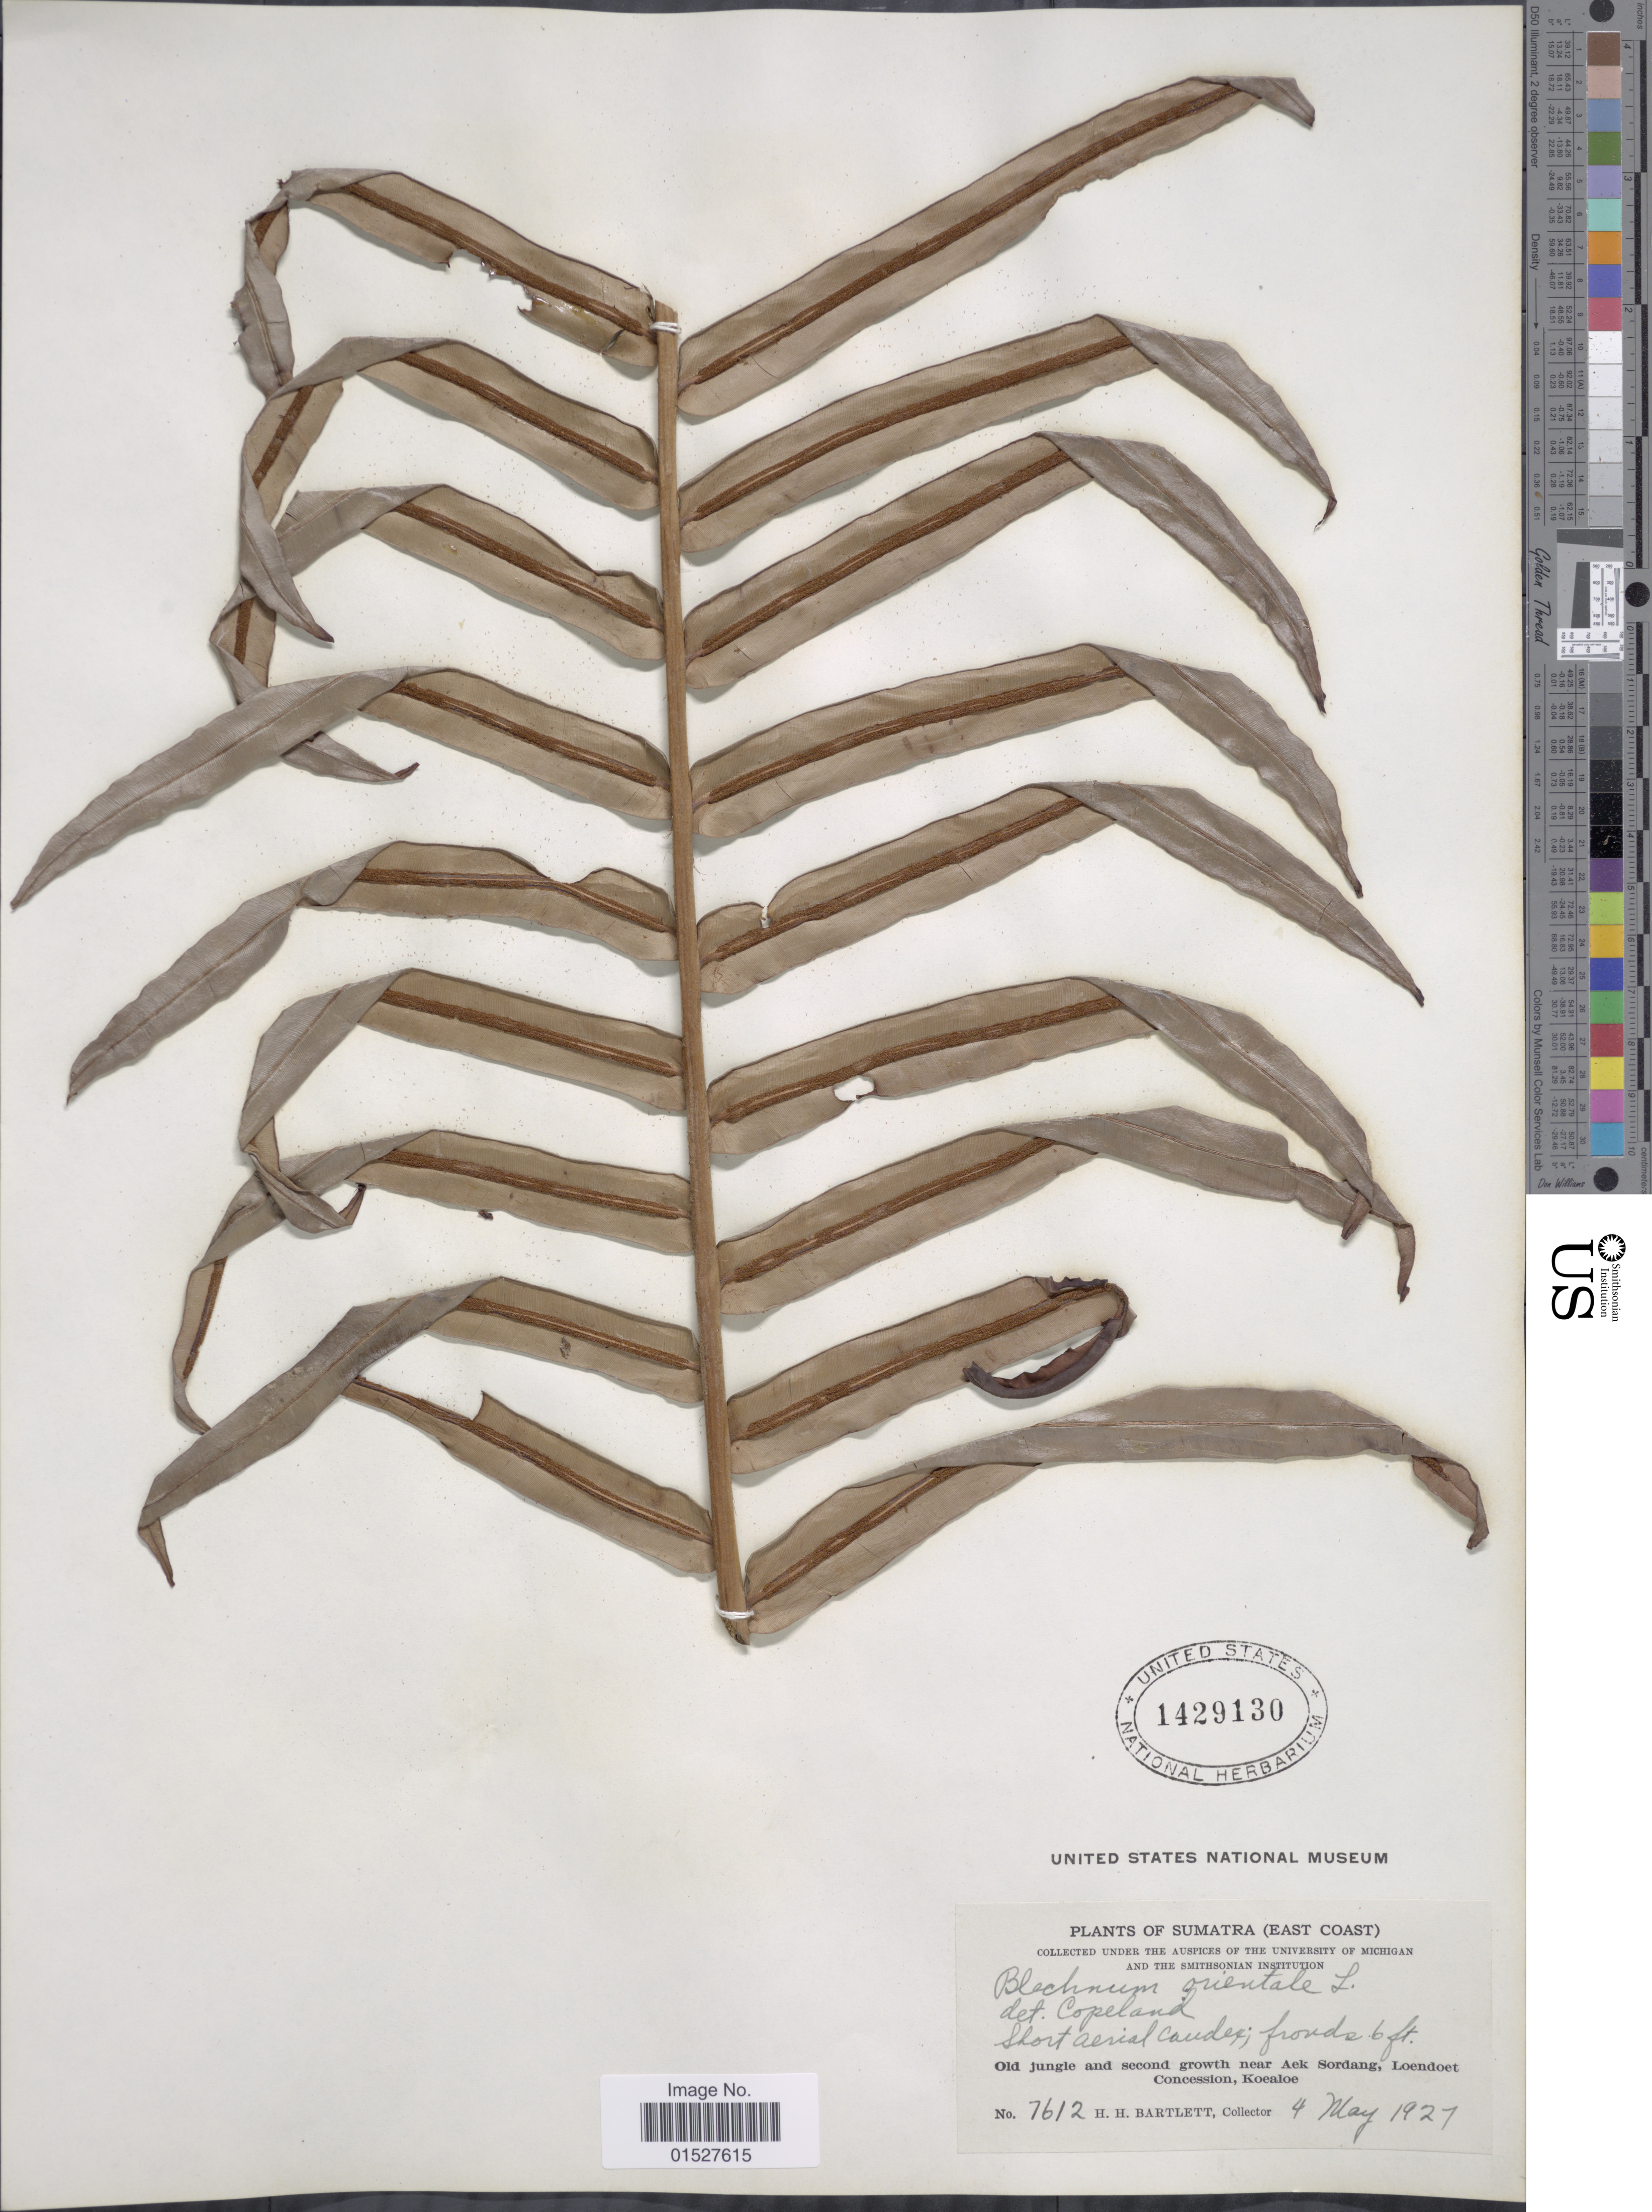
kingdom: Plantae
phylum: Tracheophyta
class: Polypodiopsida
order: Polypodiales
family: Blechnaceae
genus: Blechnum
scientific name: Blechnum orientale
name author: L.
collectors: H. H. Bartlett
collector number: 7612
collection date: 1927-05-04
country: Indonesia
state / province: Sumatra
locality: East Coast. Old jungle and second growth near Aek Sordang, Loendoet Concession, Koealoe.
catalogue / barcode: US 1429130